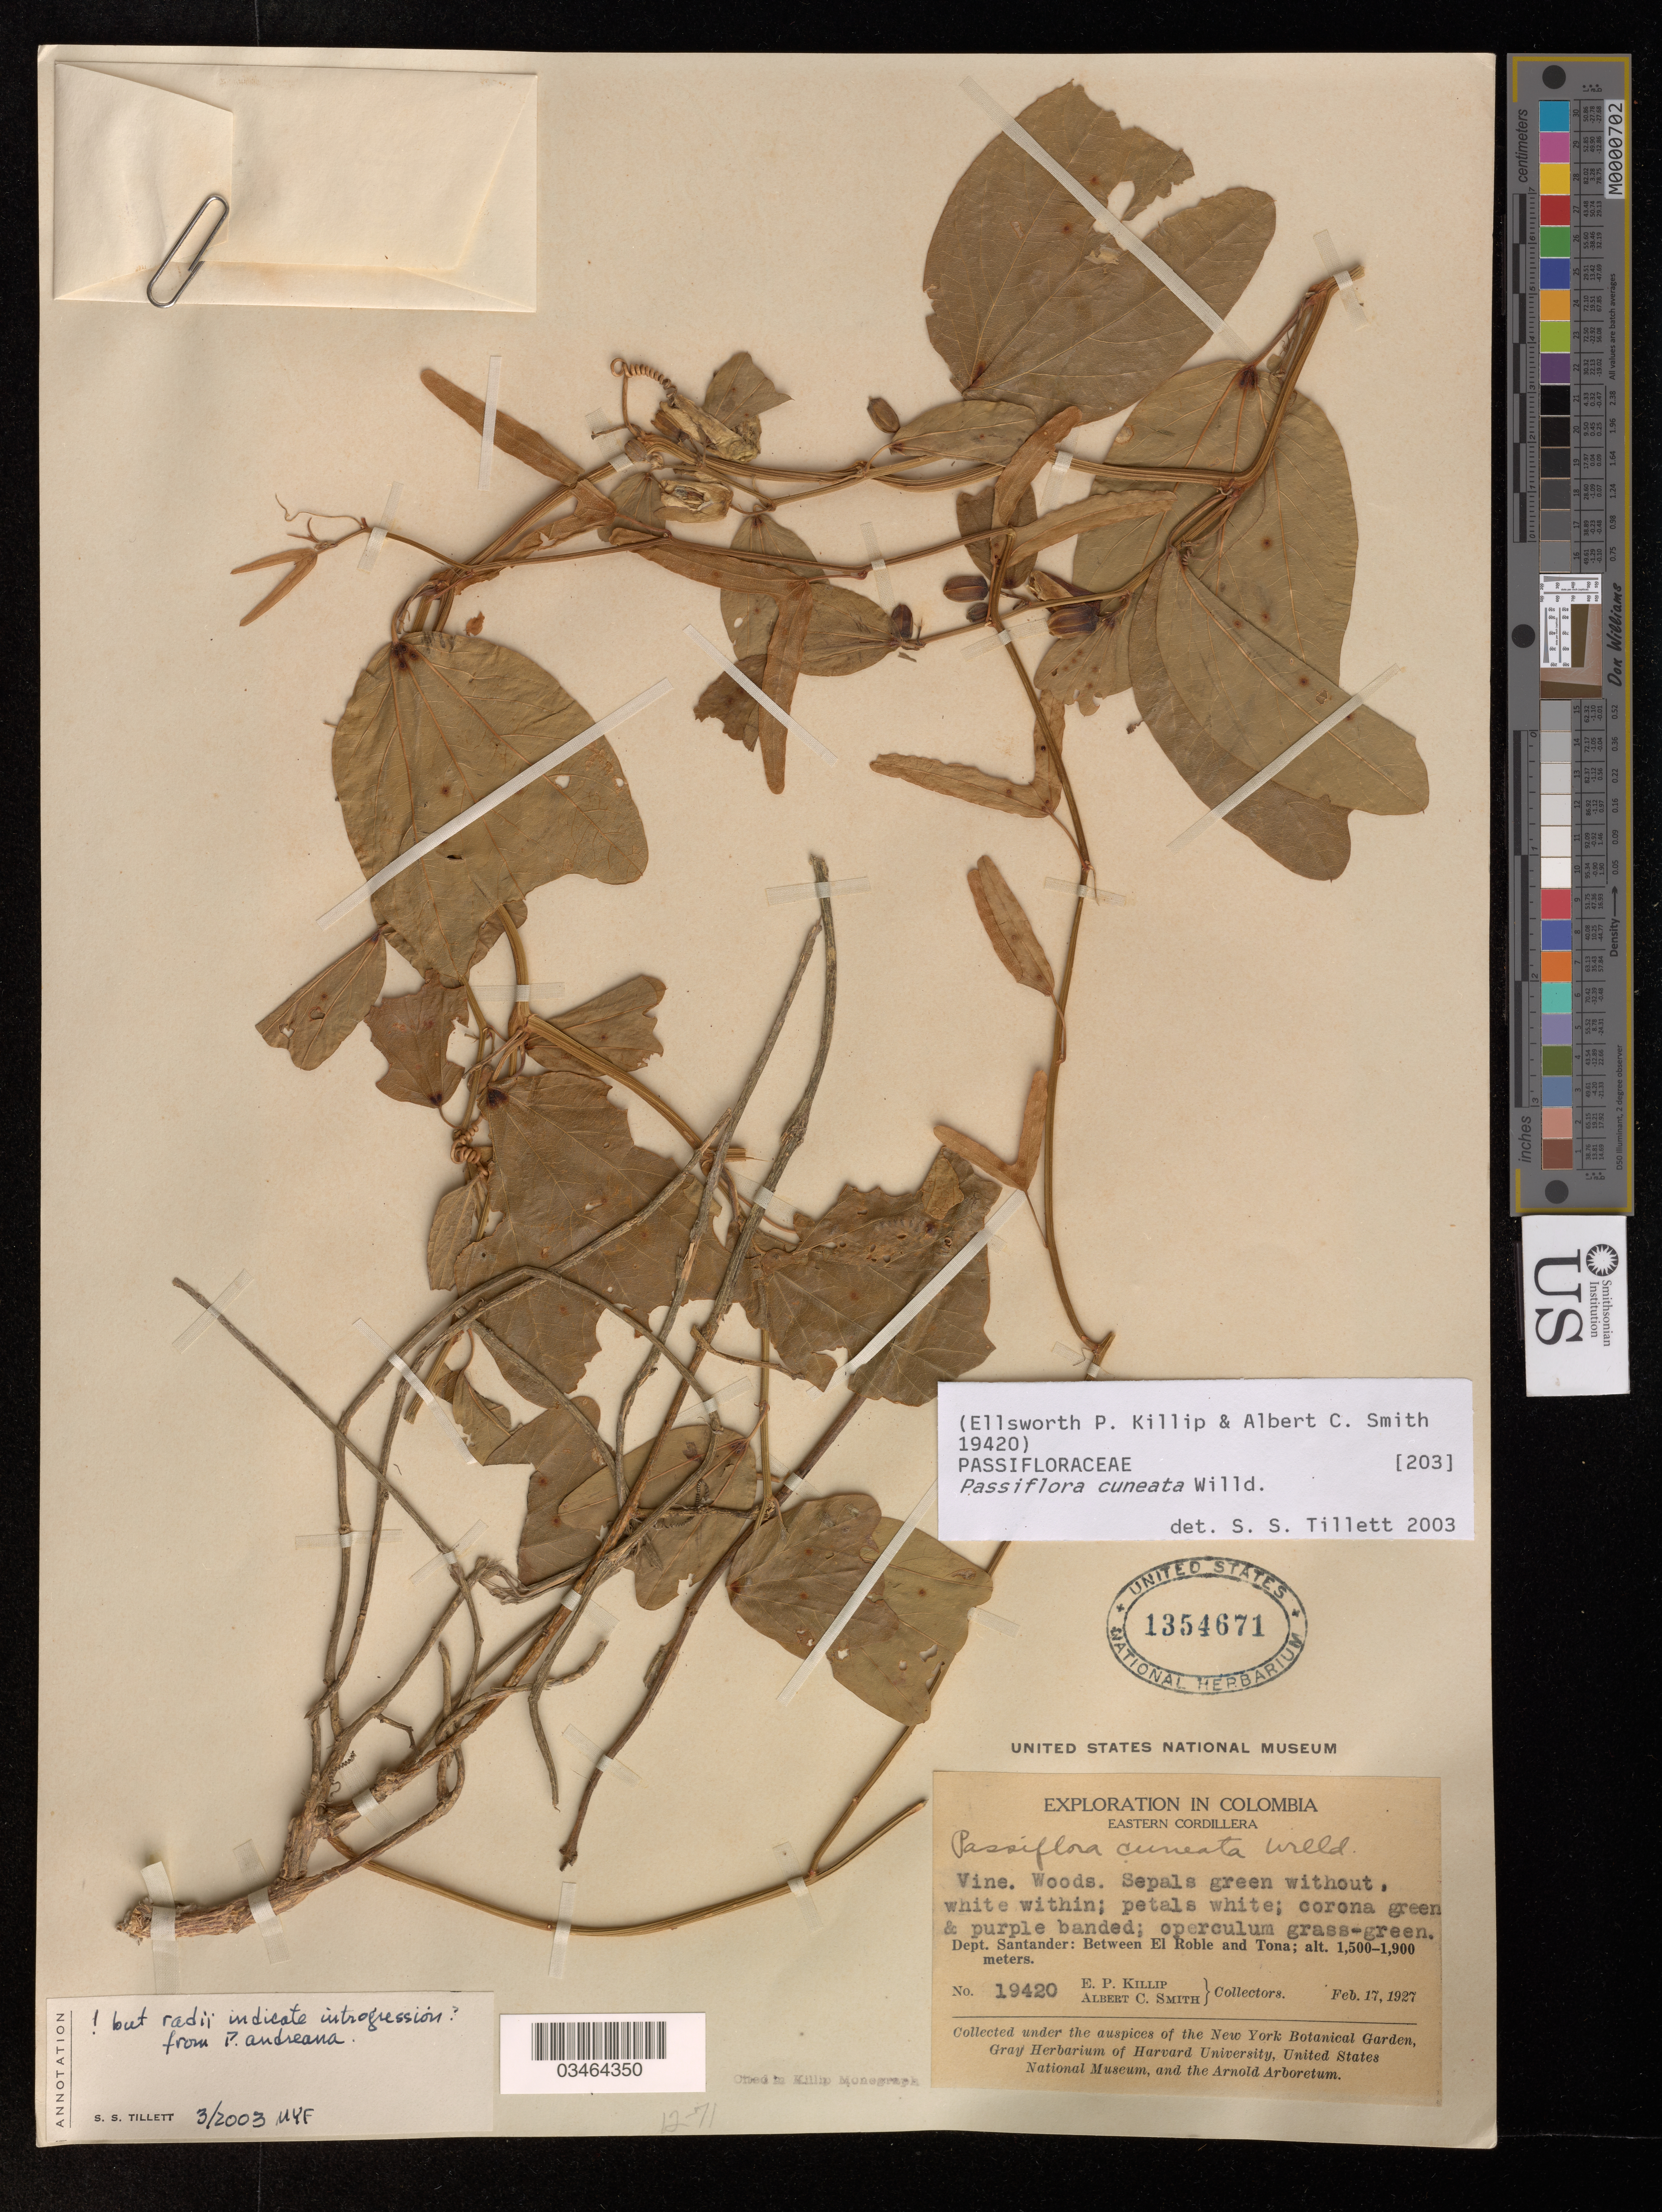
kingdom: Plantae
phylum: Tracheophyta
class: Magnoliopsida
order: Malpighiales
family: Passifloraceae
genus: Passiflora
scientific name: Passiflora cuneata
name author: Willd.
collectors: E. P. Killip & A. C. Smith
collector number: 19420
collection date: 1927-02-17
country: Colombia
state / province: Santander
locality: Eastern Cordillera. Between El Roble and Tona.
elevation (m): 1500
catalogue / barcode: US 1354671